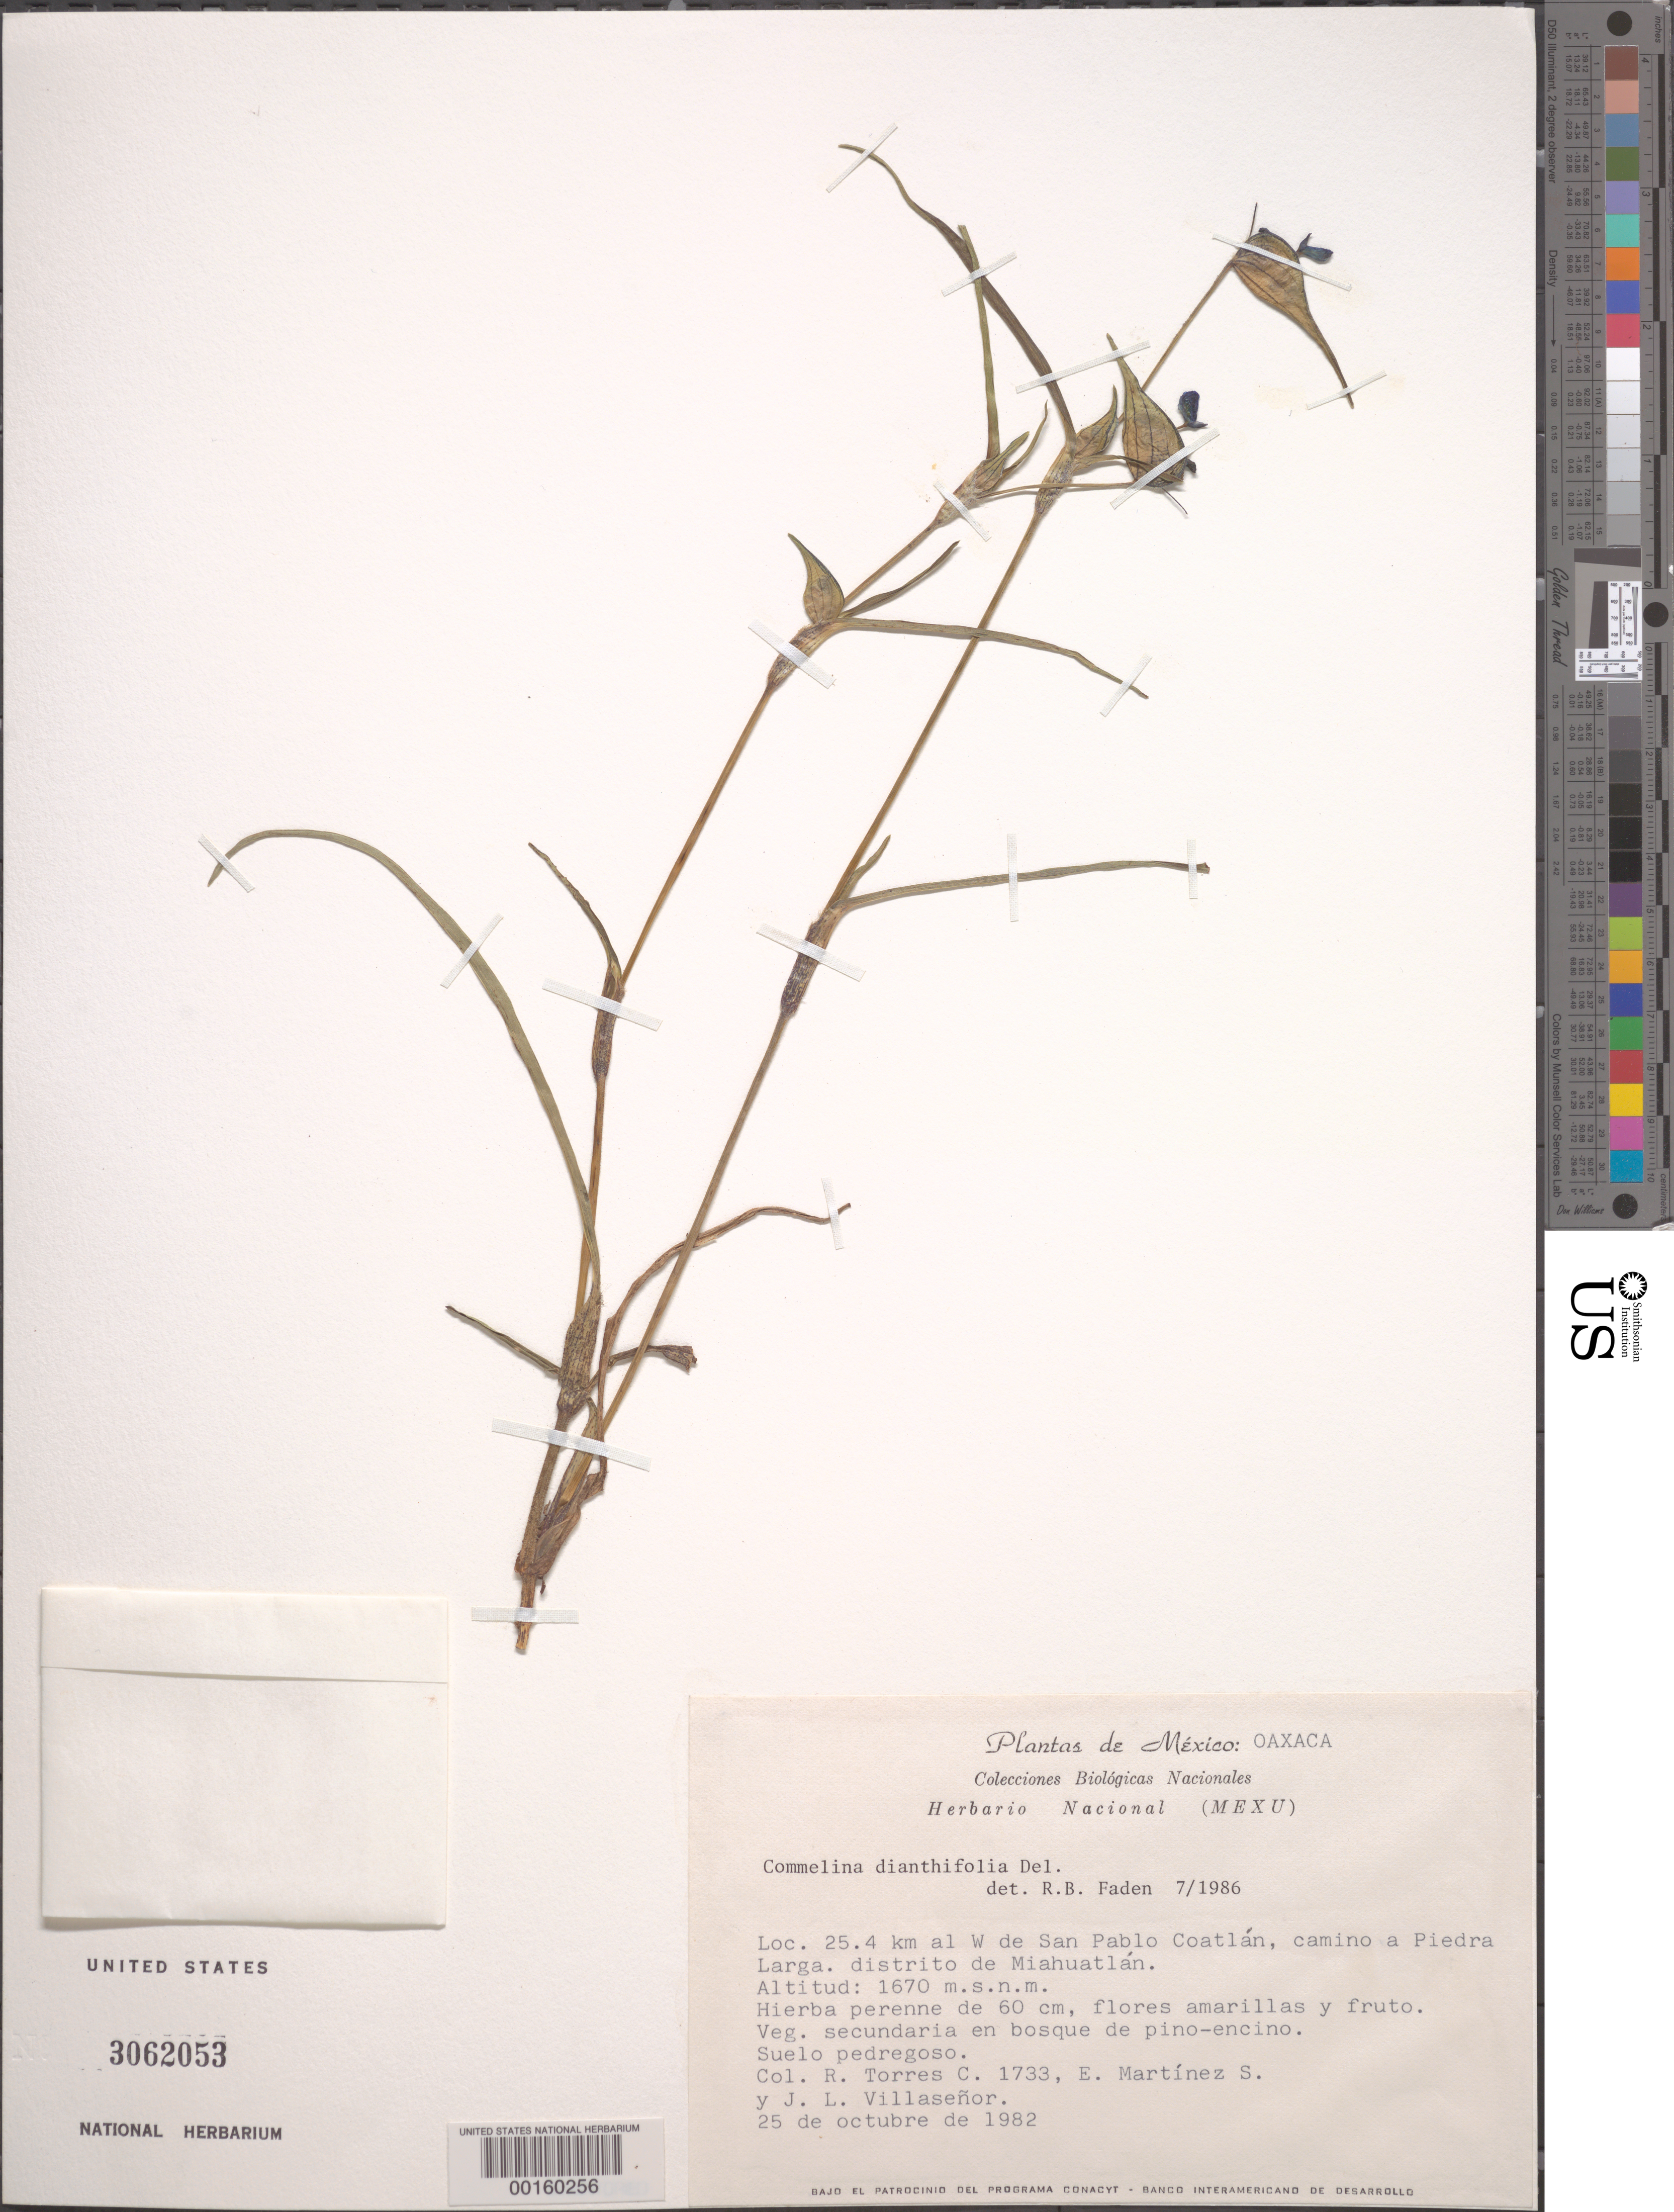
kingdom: Plantae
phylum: Tracheophyta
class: Liliopsida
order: Commelinales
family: Commelinaceae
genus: Commelina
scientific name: Commelina dianthifolia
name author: Redouté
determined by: Faden, Robert B., (US), Smithsonian Institution - National Museum of Natural History (UNITED STATES)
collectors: R. Torres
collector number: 1733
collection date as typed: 25 Oct 1982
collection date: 1982-10-25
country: Mexico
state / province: Oaxaca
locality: W of san pablo coatlan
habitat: Secondary pine forest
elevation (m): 1670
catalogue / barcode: US 3062053